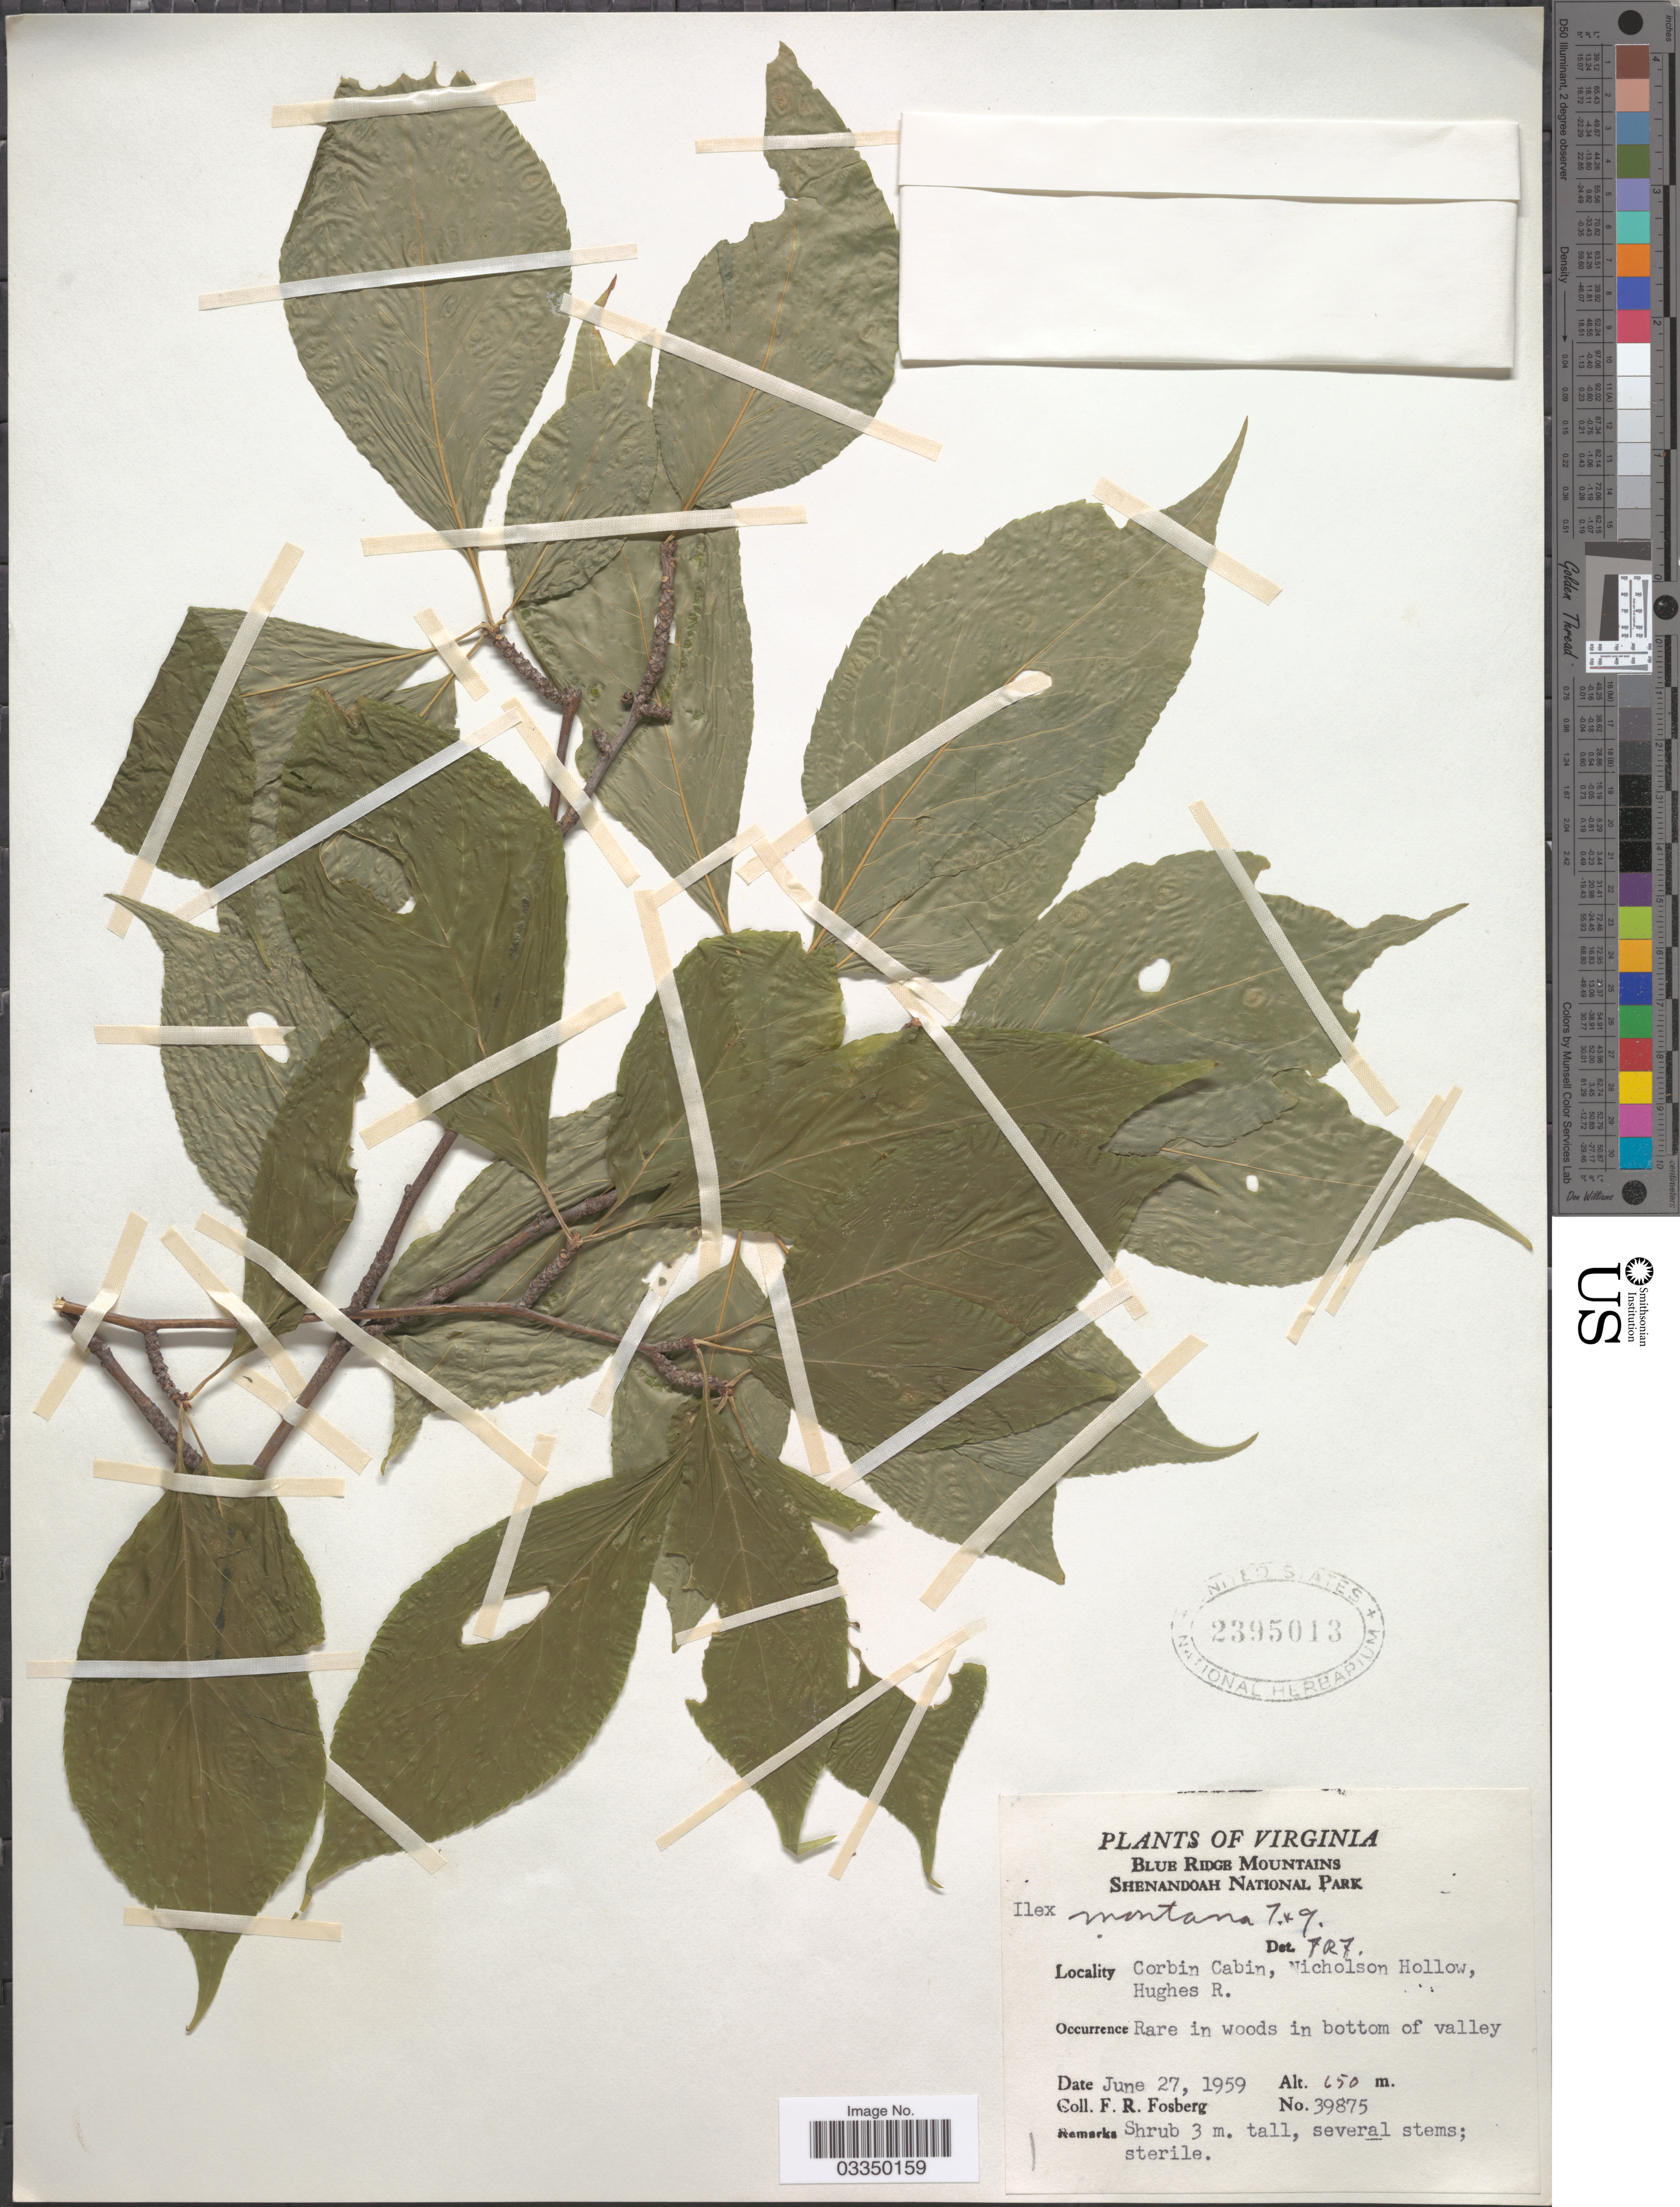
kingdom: Plantae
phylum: Tracheophyta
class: Magnoliopsida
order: Aquifoliales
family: Aquifoliaceae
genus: Ilex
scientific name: Ilex montana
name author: Torr. & A. Gray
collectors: F. R. Fosberg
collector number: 39875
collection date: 1959-06-27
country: United States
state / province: Virginia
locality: Blue Ridge Mountains. Shenandoah National Park. Corbin Cabin, Nicholson Hollow, Hughes R.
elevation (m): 650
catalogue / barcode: US 2395013